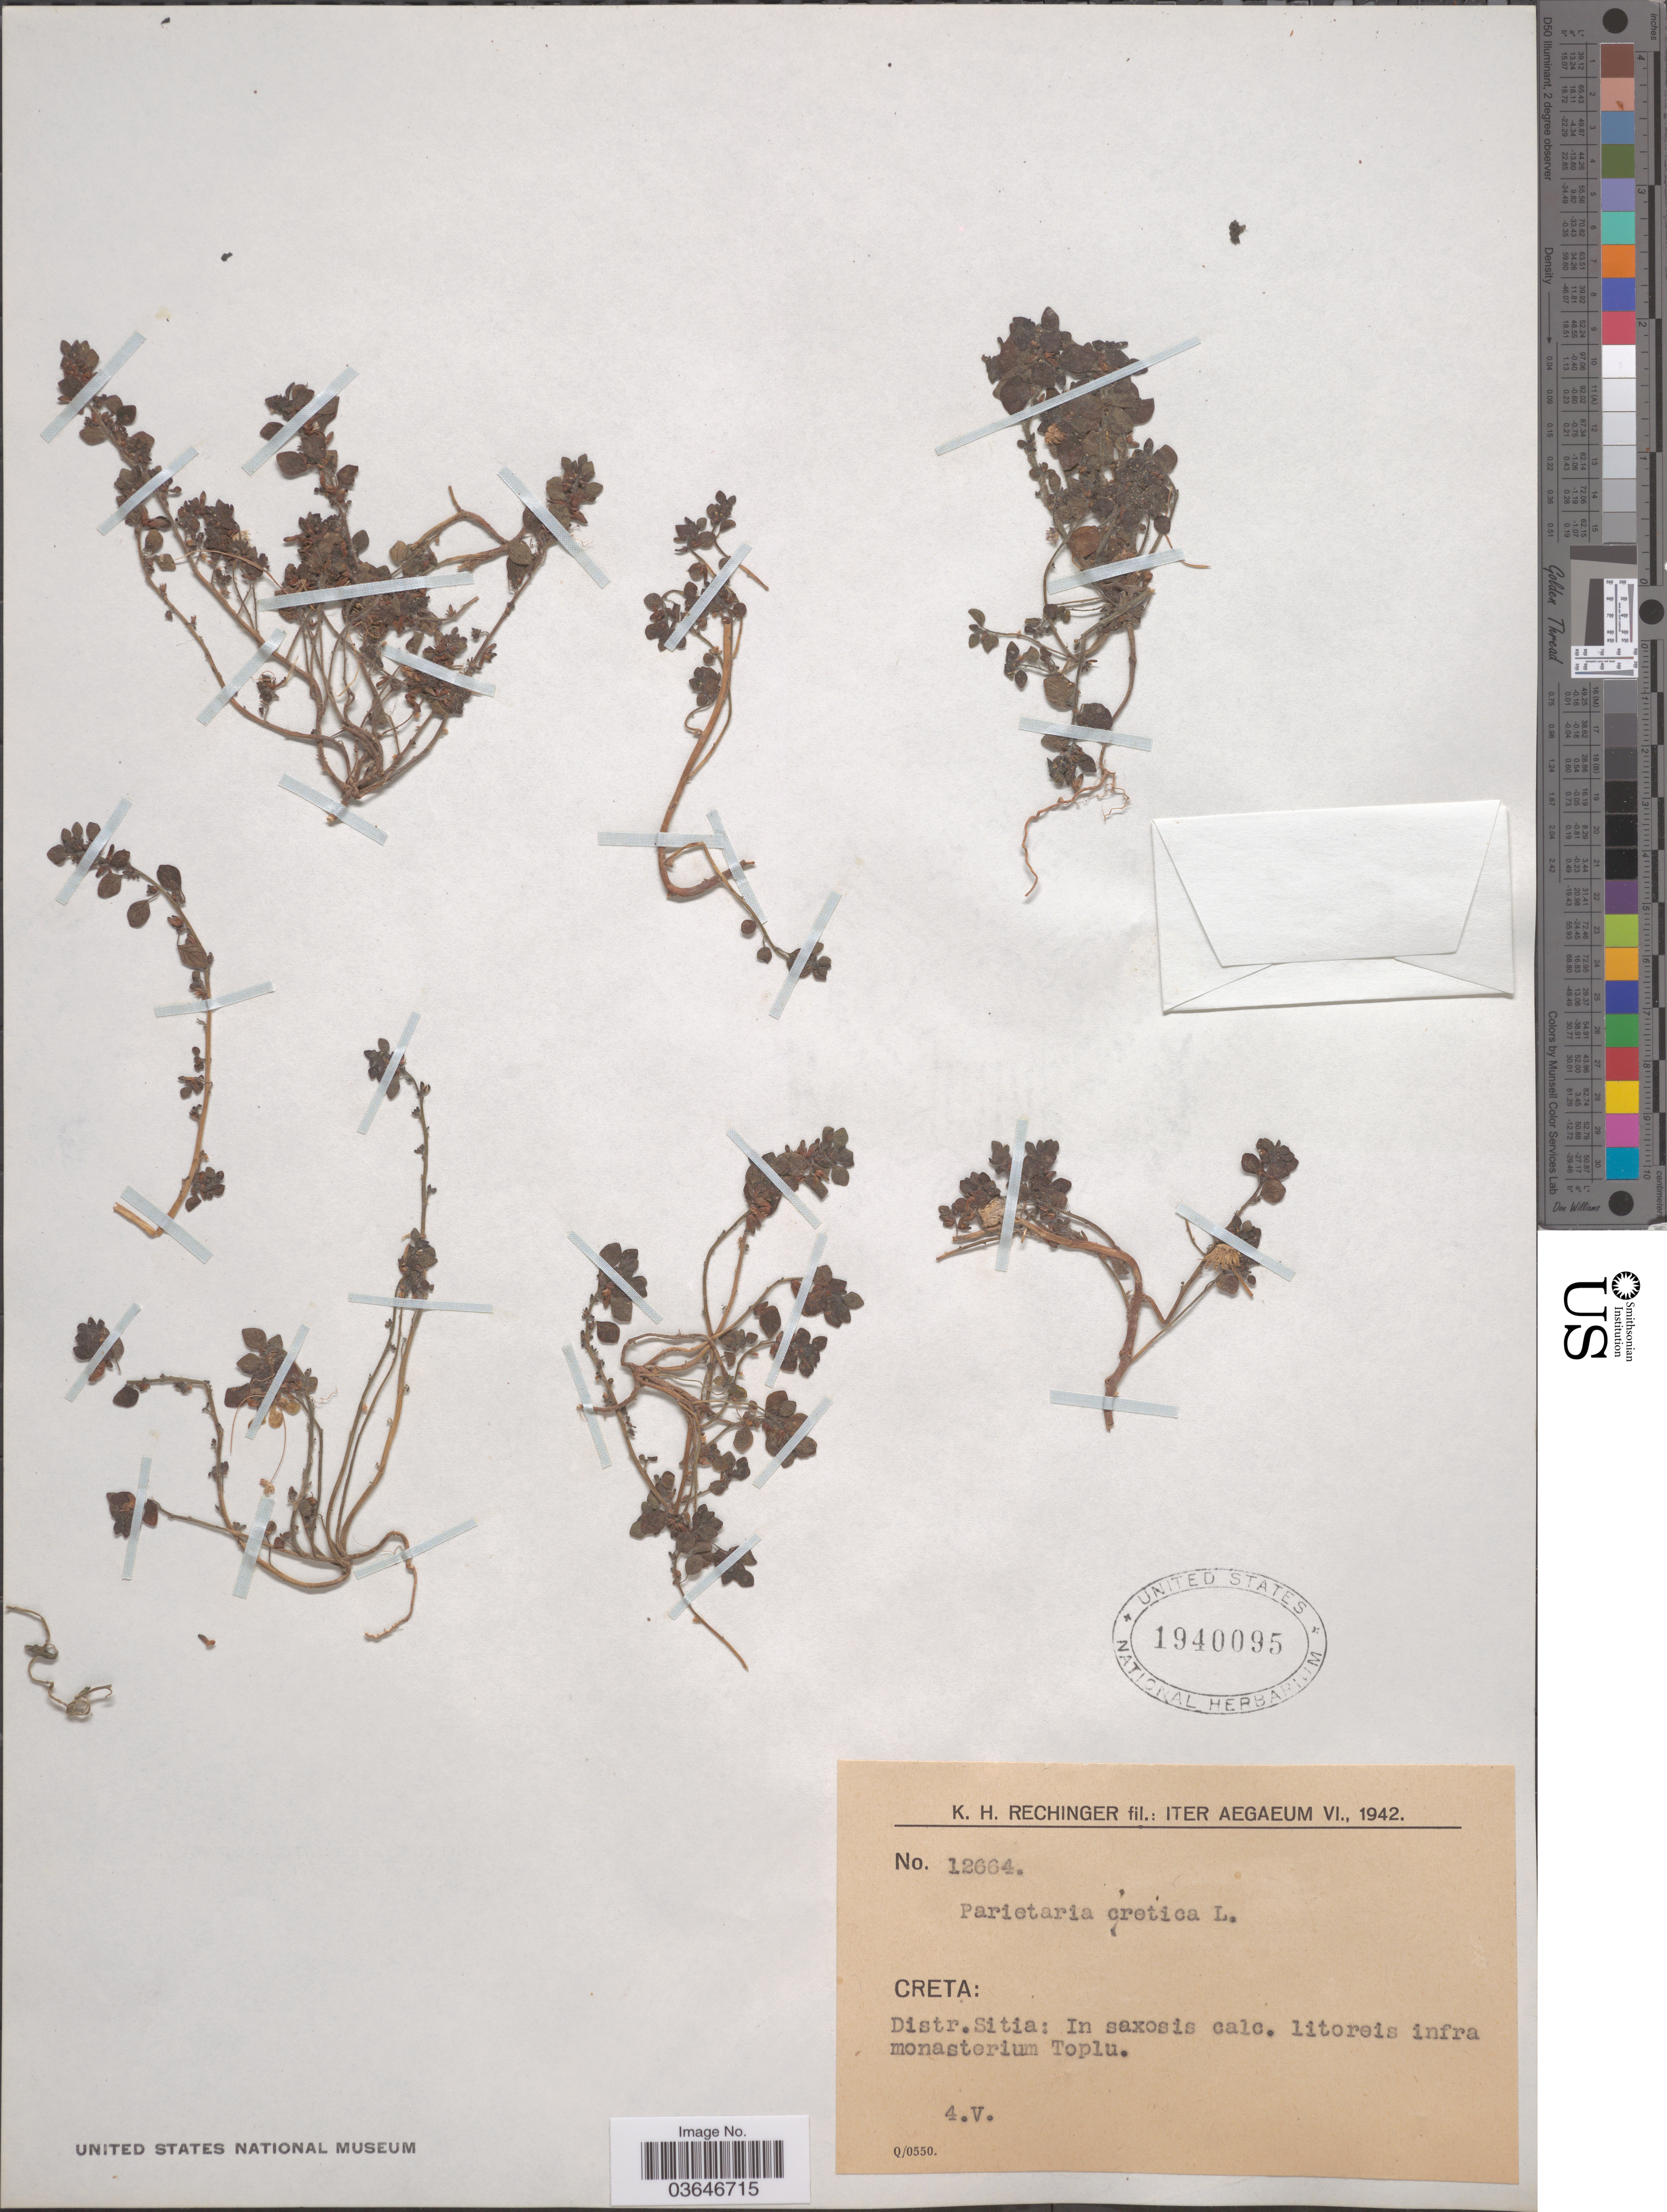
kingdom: Plantae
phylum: Tracheophyta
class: Magnoliopsida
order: Rosales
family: Urticaceae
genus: Parietaria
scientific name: Parietaria cretica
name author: L.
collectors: K. H. Rechinger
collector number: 12664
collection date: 1942-05-04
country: Greece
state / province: Crete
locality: Iter Aegaeum. Distr. Sitia: In saxosis calc. litoreis infra monasterium Toplu.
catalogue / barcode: US 1940095